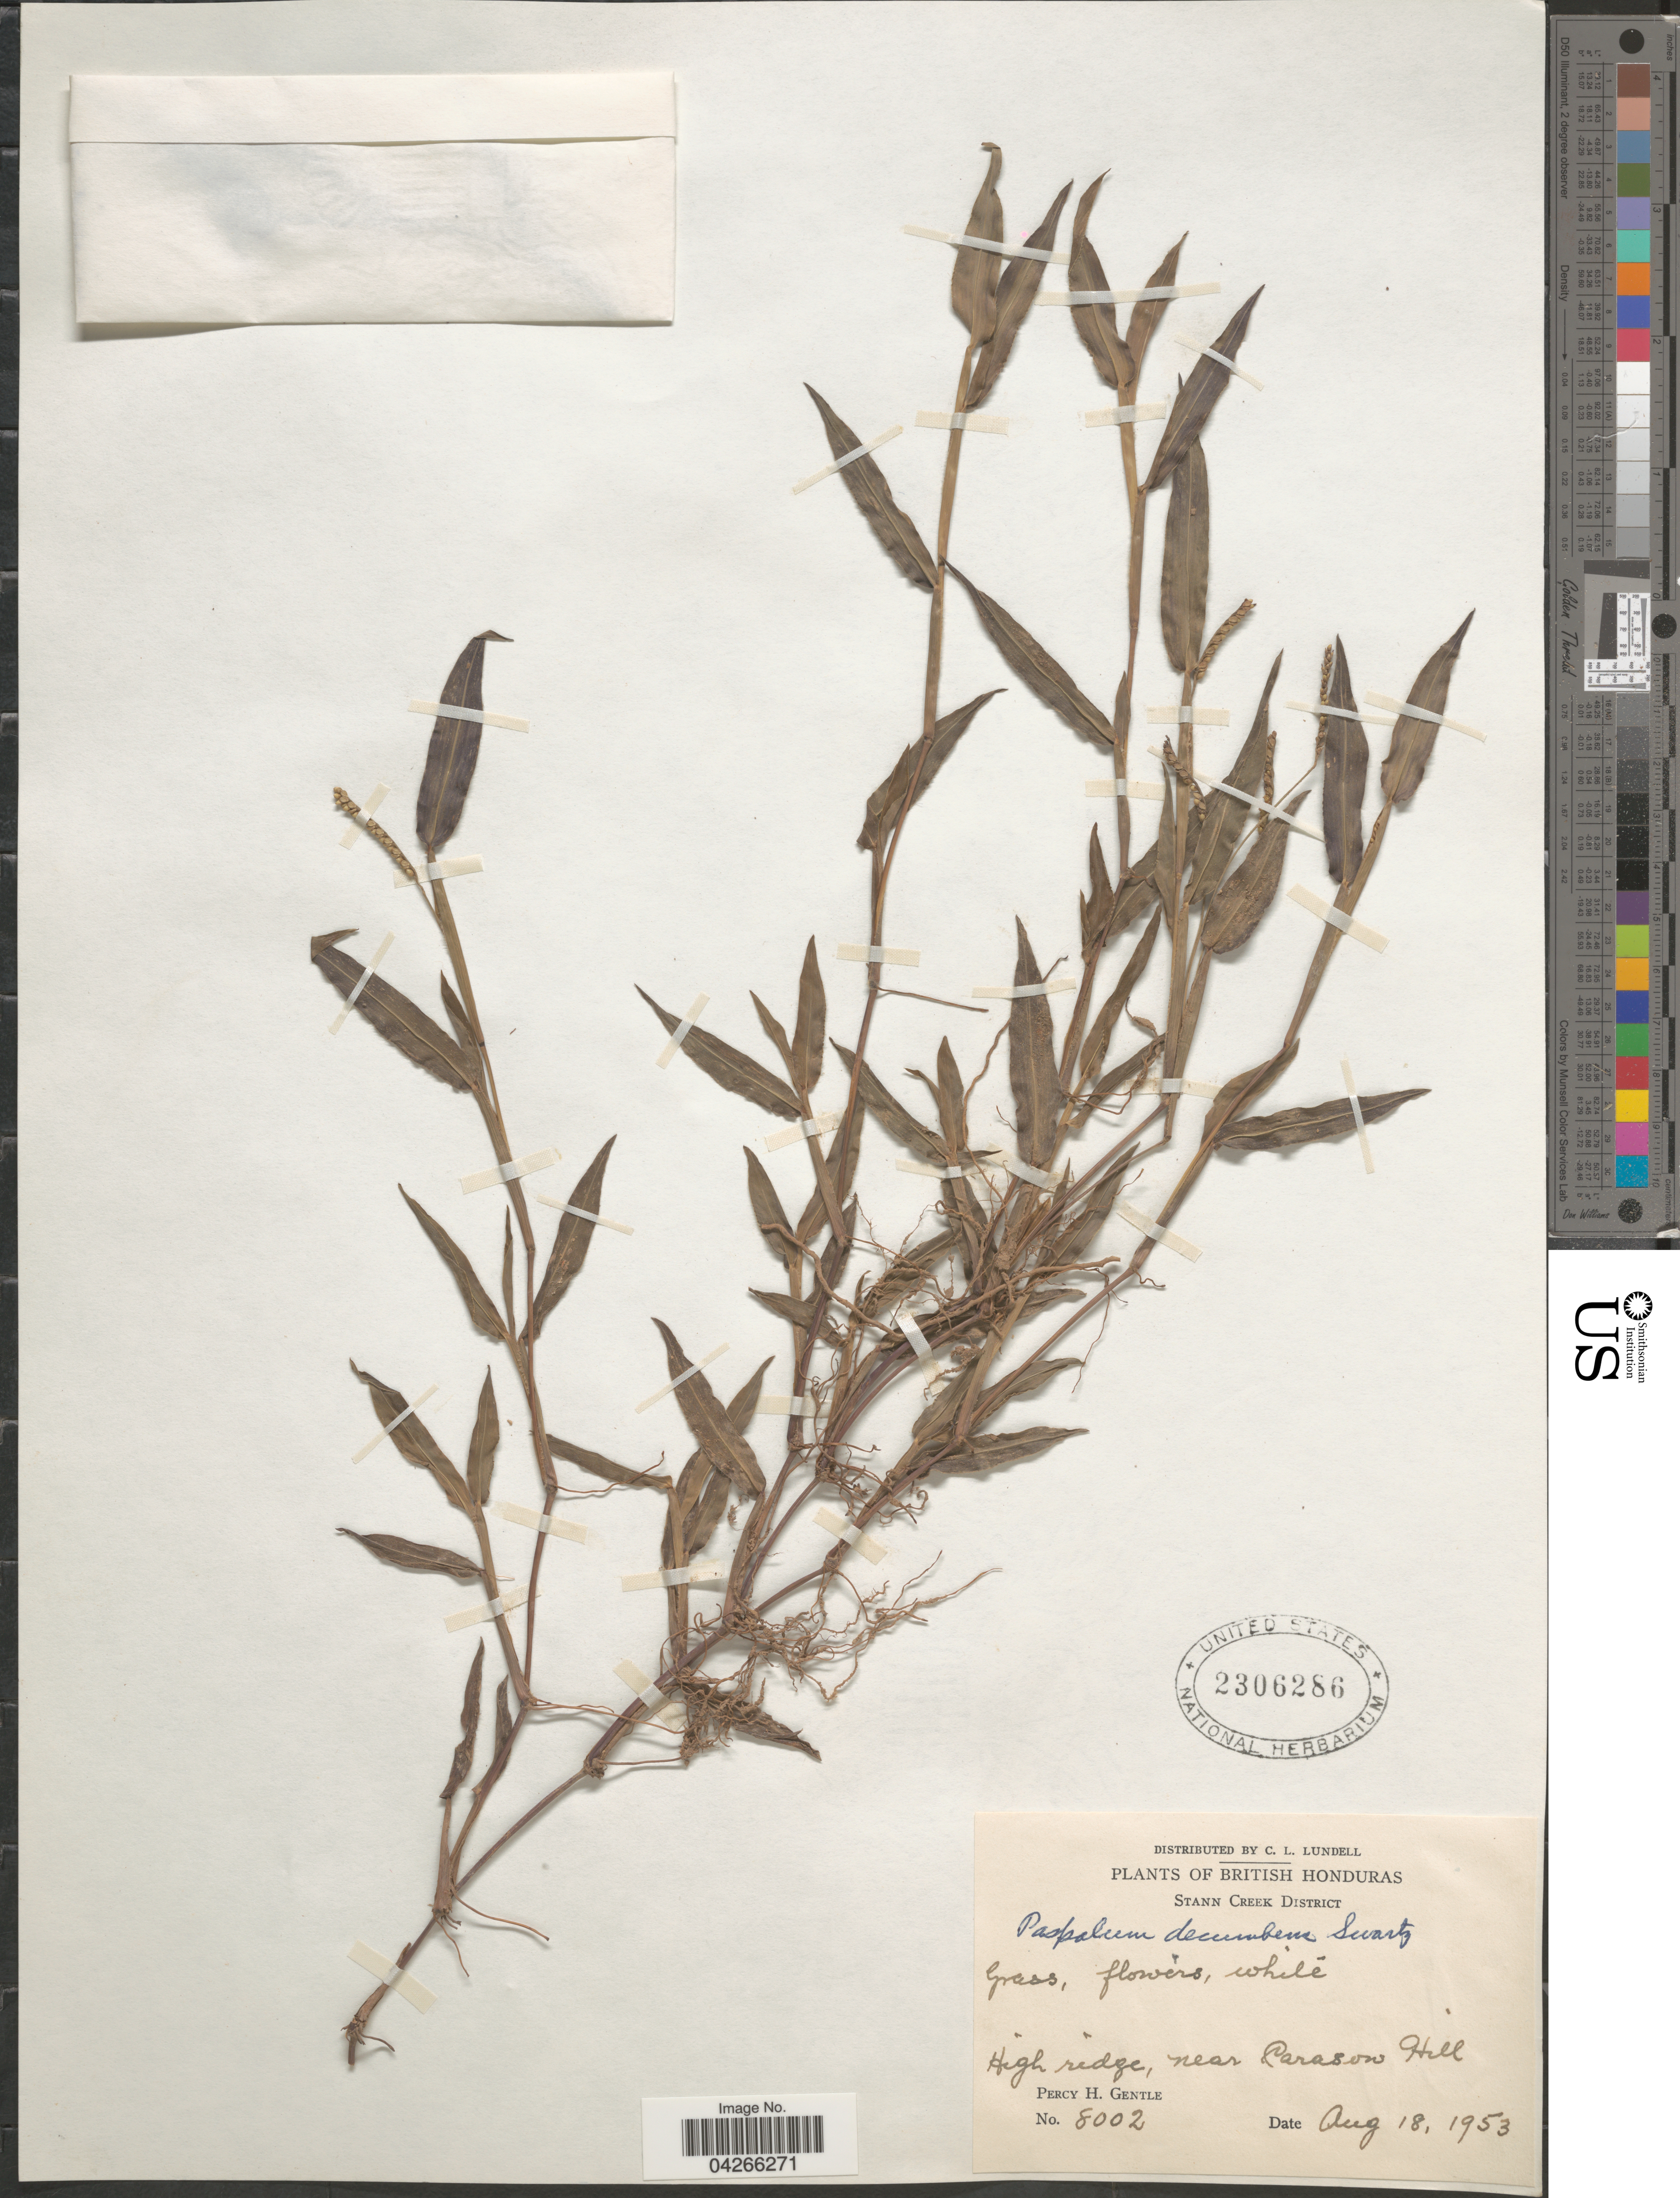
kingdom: Plantae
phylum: Tracheophyta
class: Liliopsida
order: Poales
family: Poaceae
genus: Paspalum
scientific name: Paspalum decumbens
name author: Sw.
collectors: P. H. Gentle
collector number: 8002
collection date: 1953-08-18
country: Belize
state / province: Stann Creek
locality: British Honduras. Stann Creek District. High ridge, near Paraiso Hill.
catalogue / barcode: US 2306286